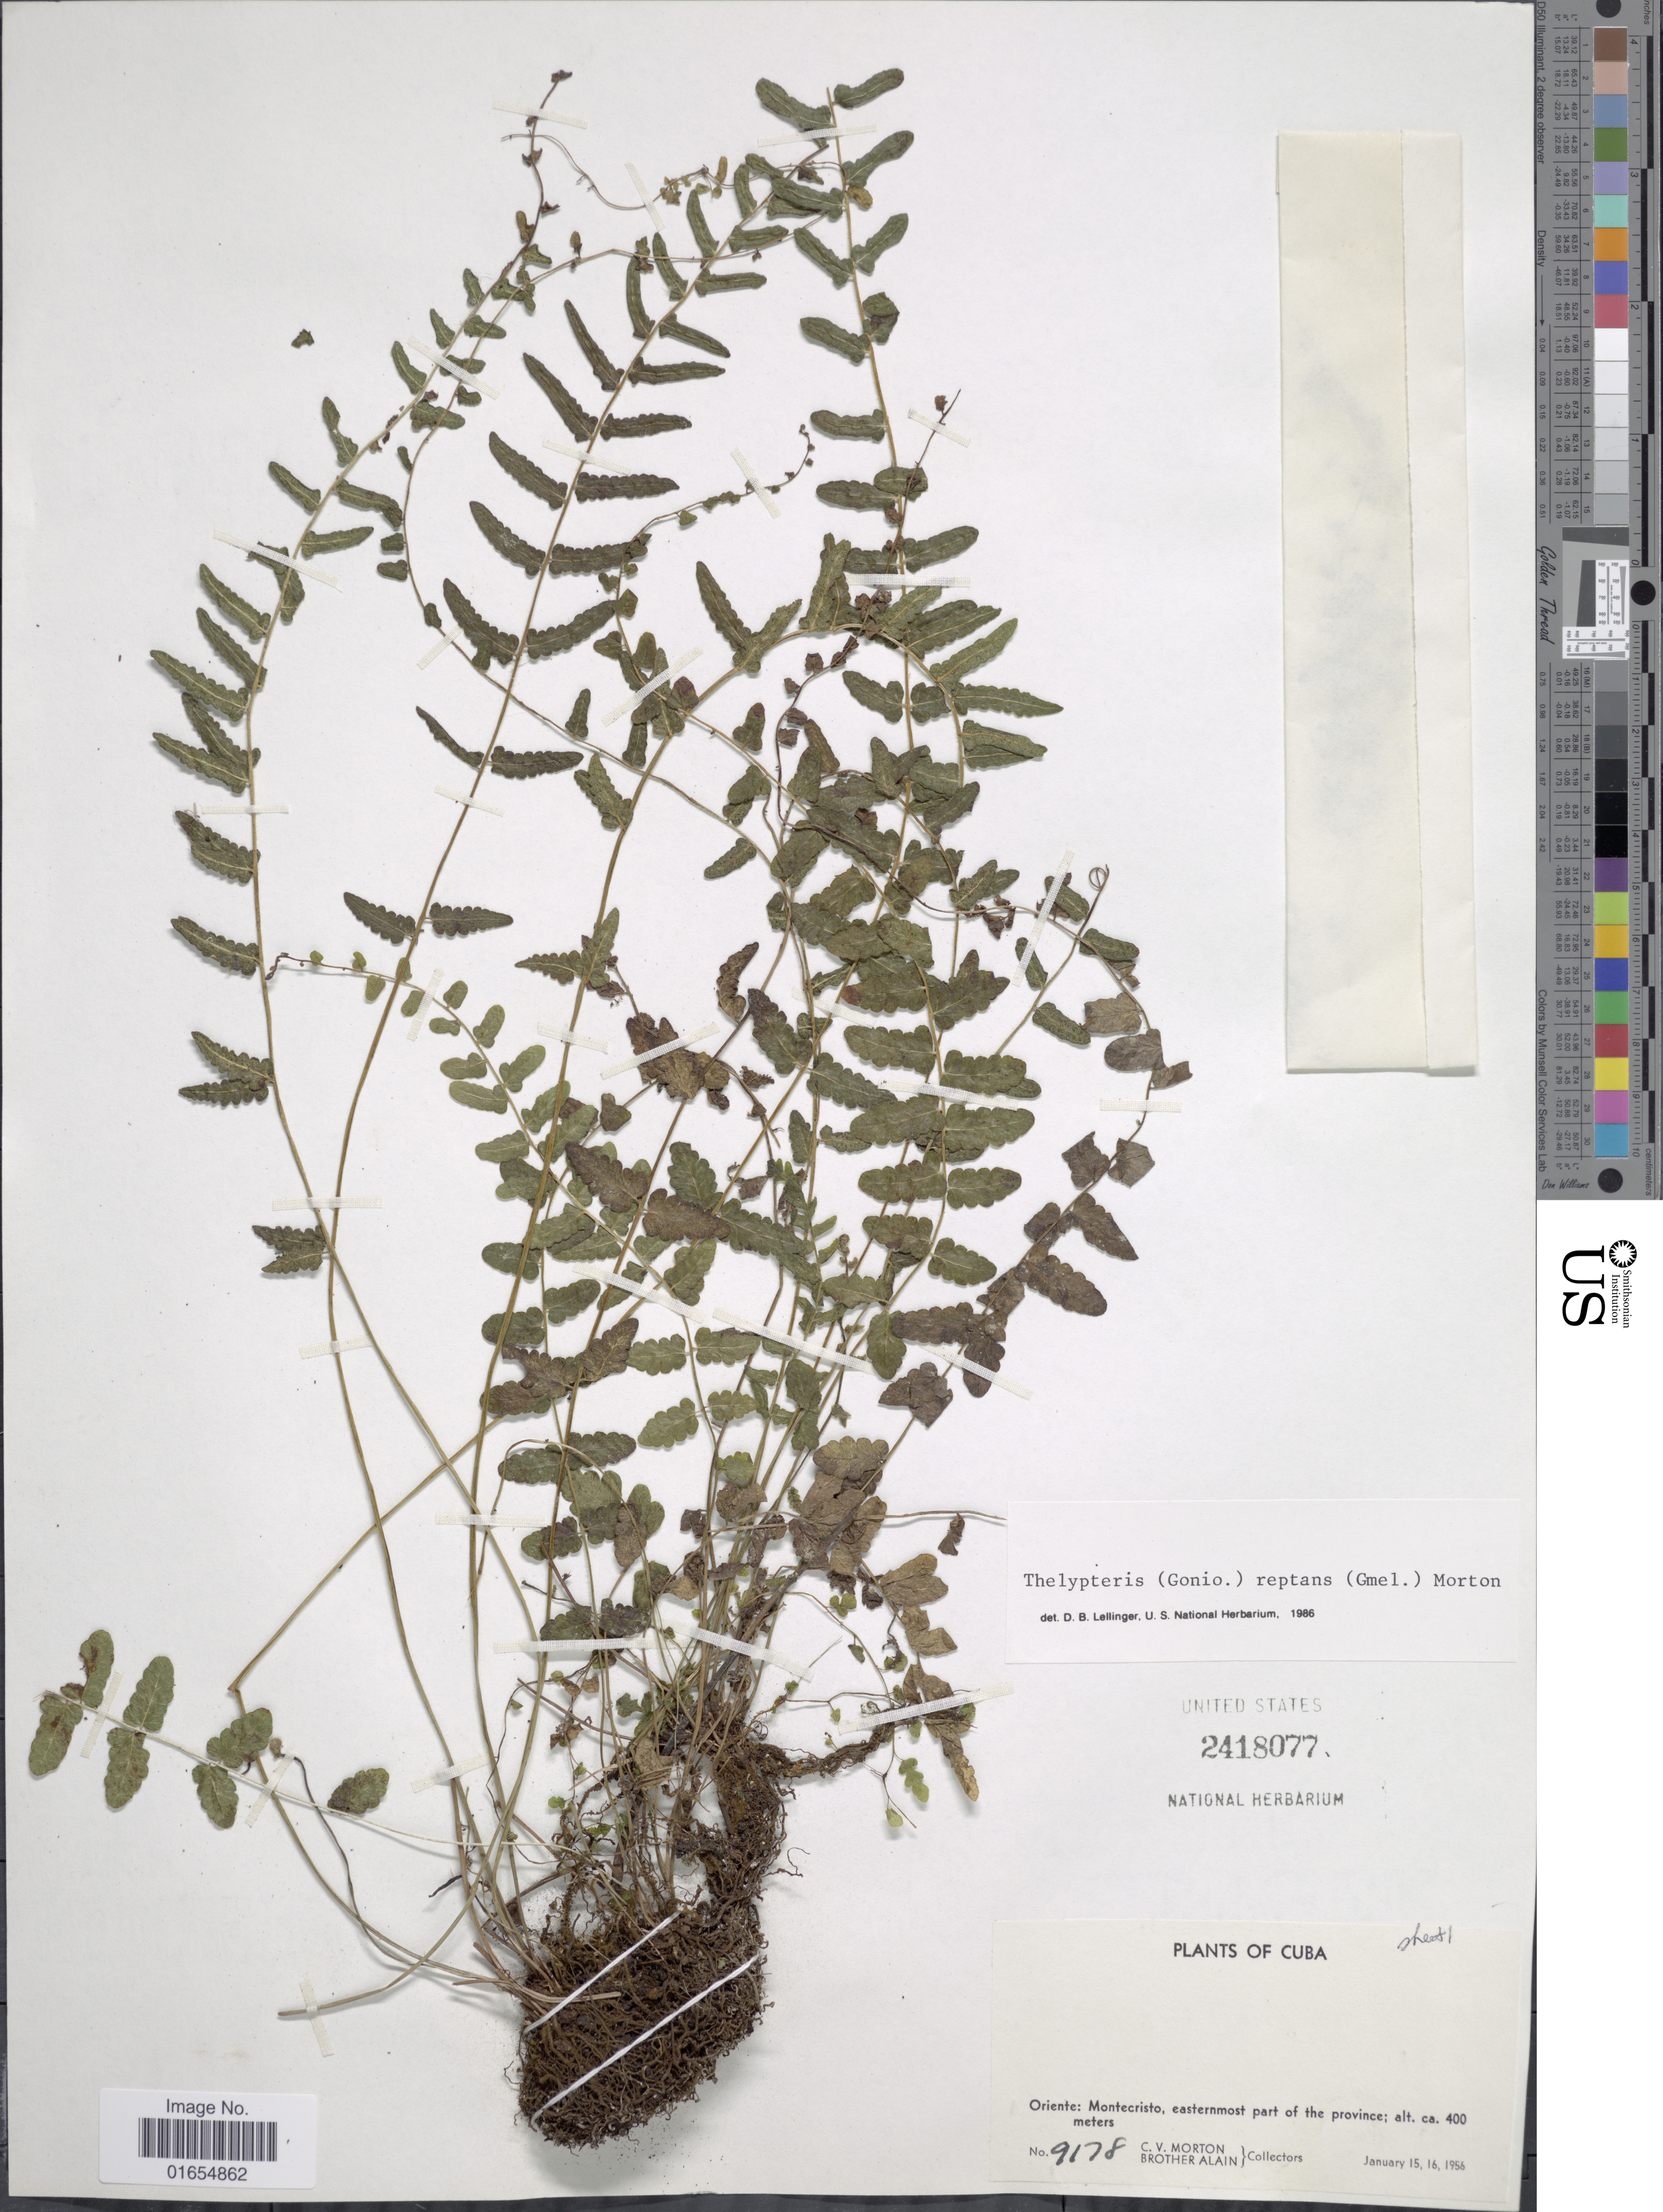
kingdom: Plantae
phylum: Tracheophyta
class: Polypodiopsida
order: Polypodiales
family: Thelypteridaceae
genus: Goniopteris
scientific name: Goniopteris reptans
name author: (J.F. Gmel.) C. Presl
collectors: C. V. Morton & Bro. Alain - DO NOT USE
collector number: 9178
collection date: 1956-01-15/1956-01-16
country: Cuba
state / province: Oriente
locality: Montecristo, easternmost part of the province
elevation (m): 400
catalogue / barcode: US 2418077